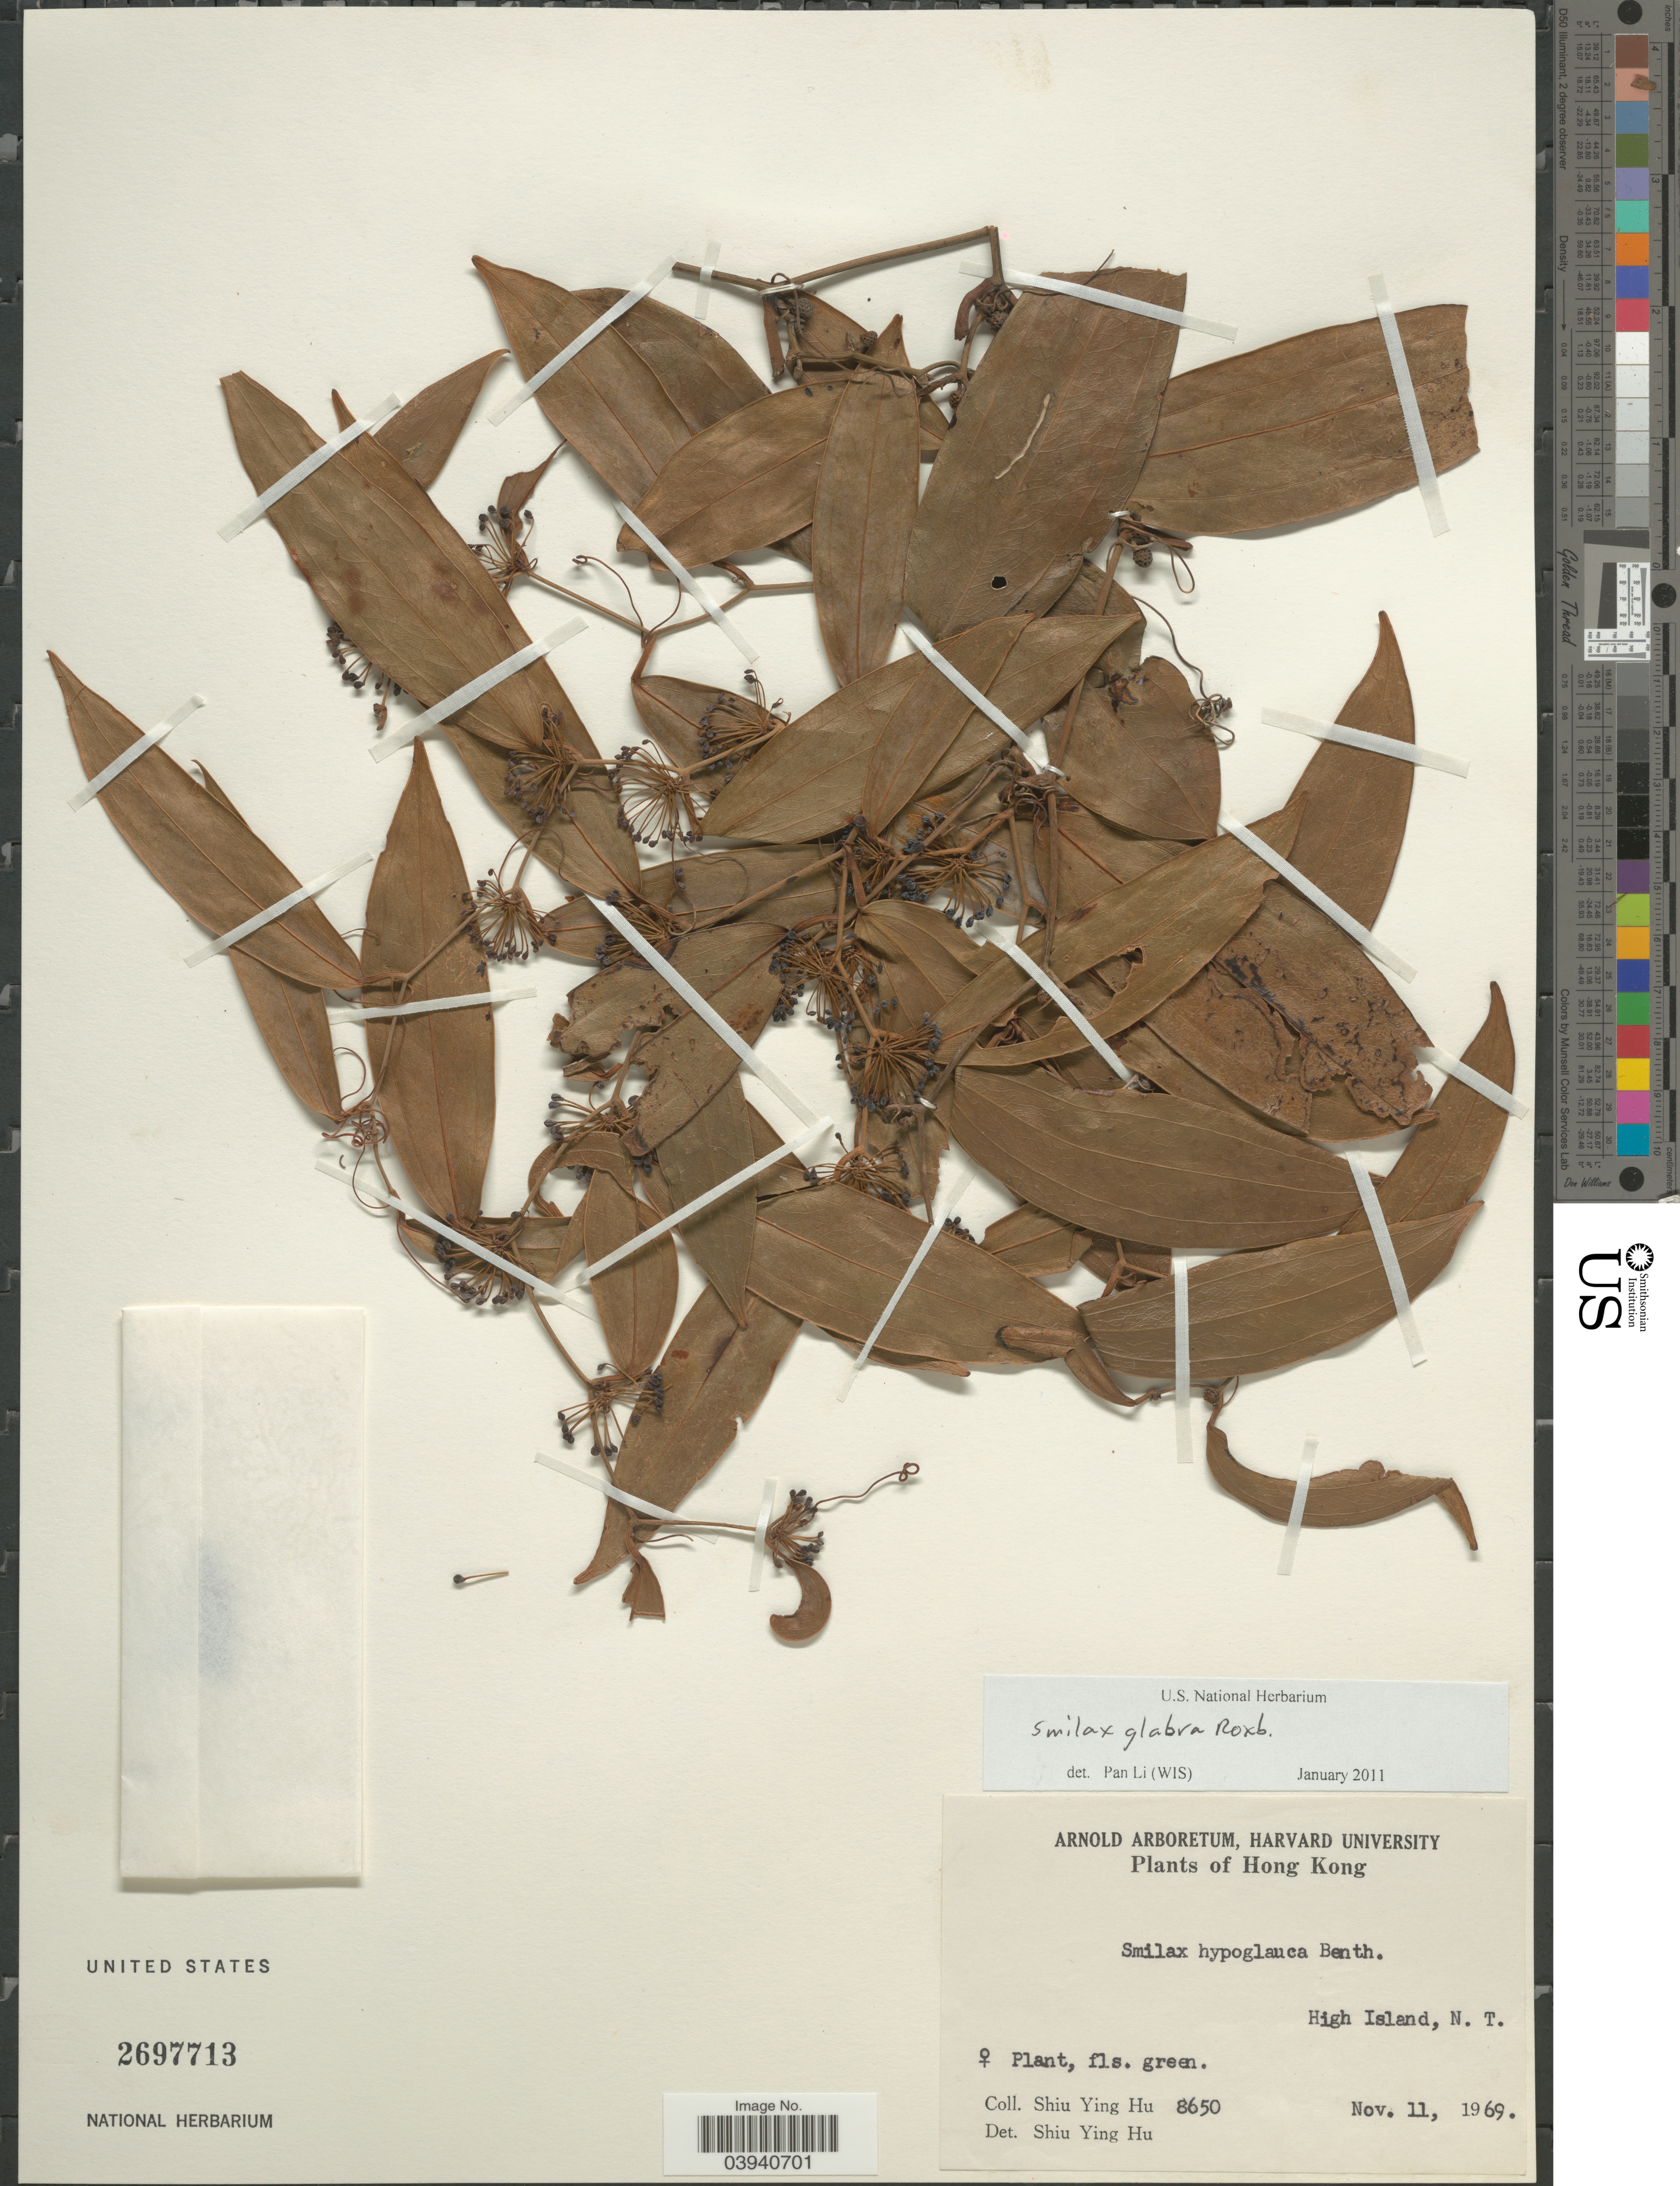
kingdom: Plantae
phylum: Tracheophyta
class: Liliopsida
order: Liliales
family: Smilacaceae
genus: Smilax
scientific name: Smilax glabra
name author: Roxb.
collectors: S. Y. Hu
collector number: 8650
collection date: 1969-11-11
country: China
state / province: Hong Kong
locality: High Island, N. T.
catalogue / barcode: US 2697713